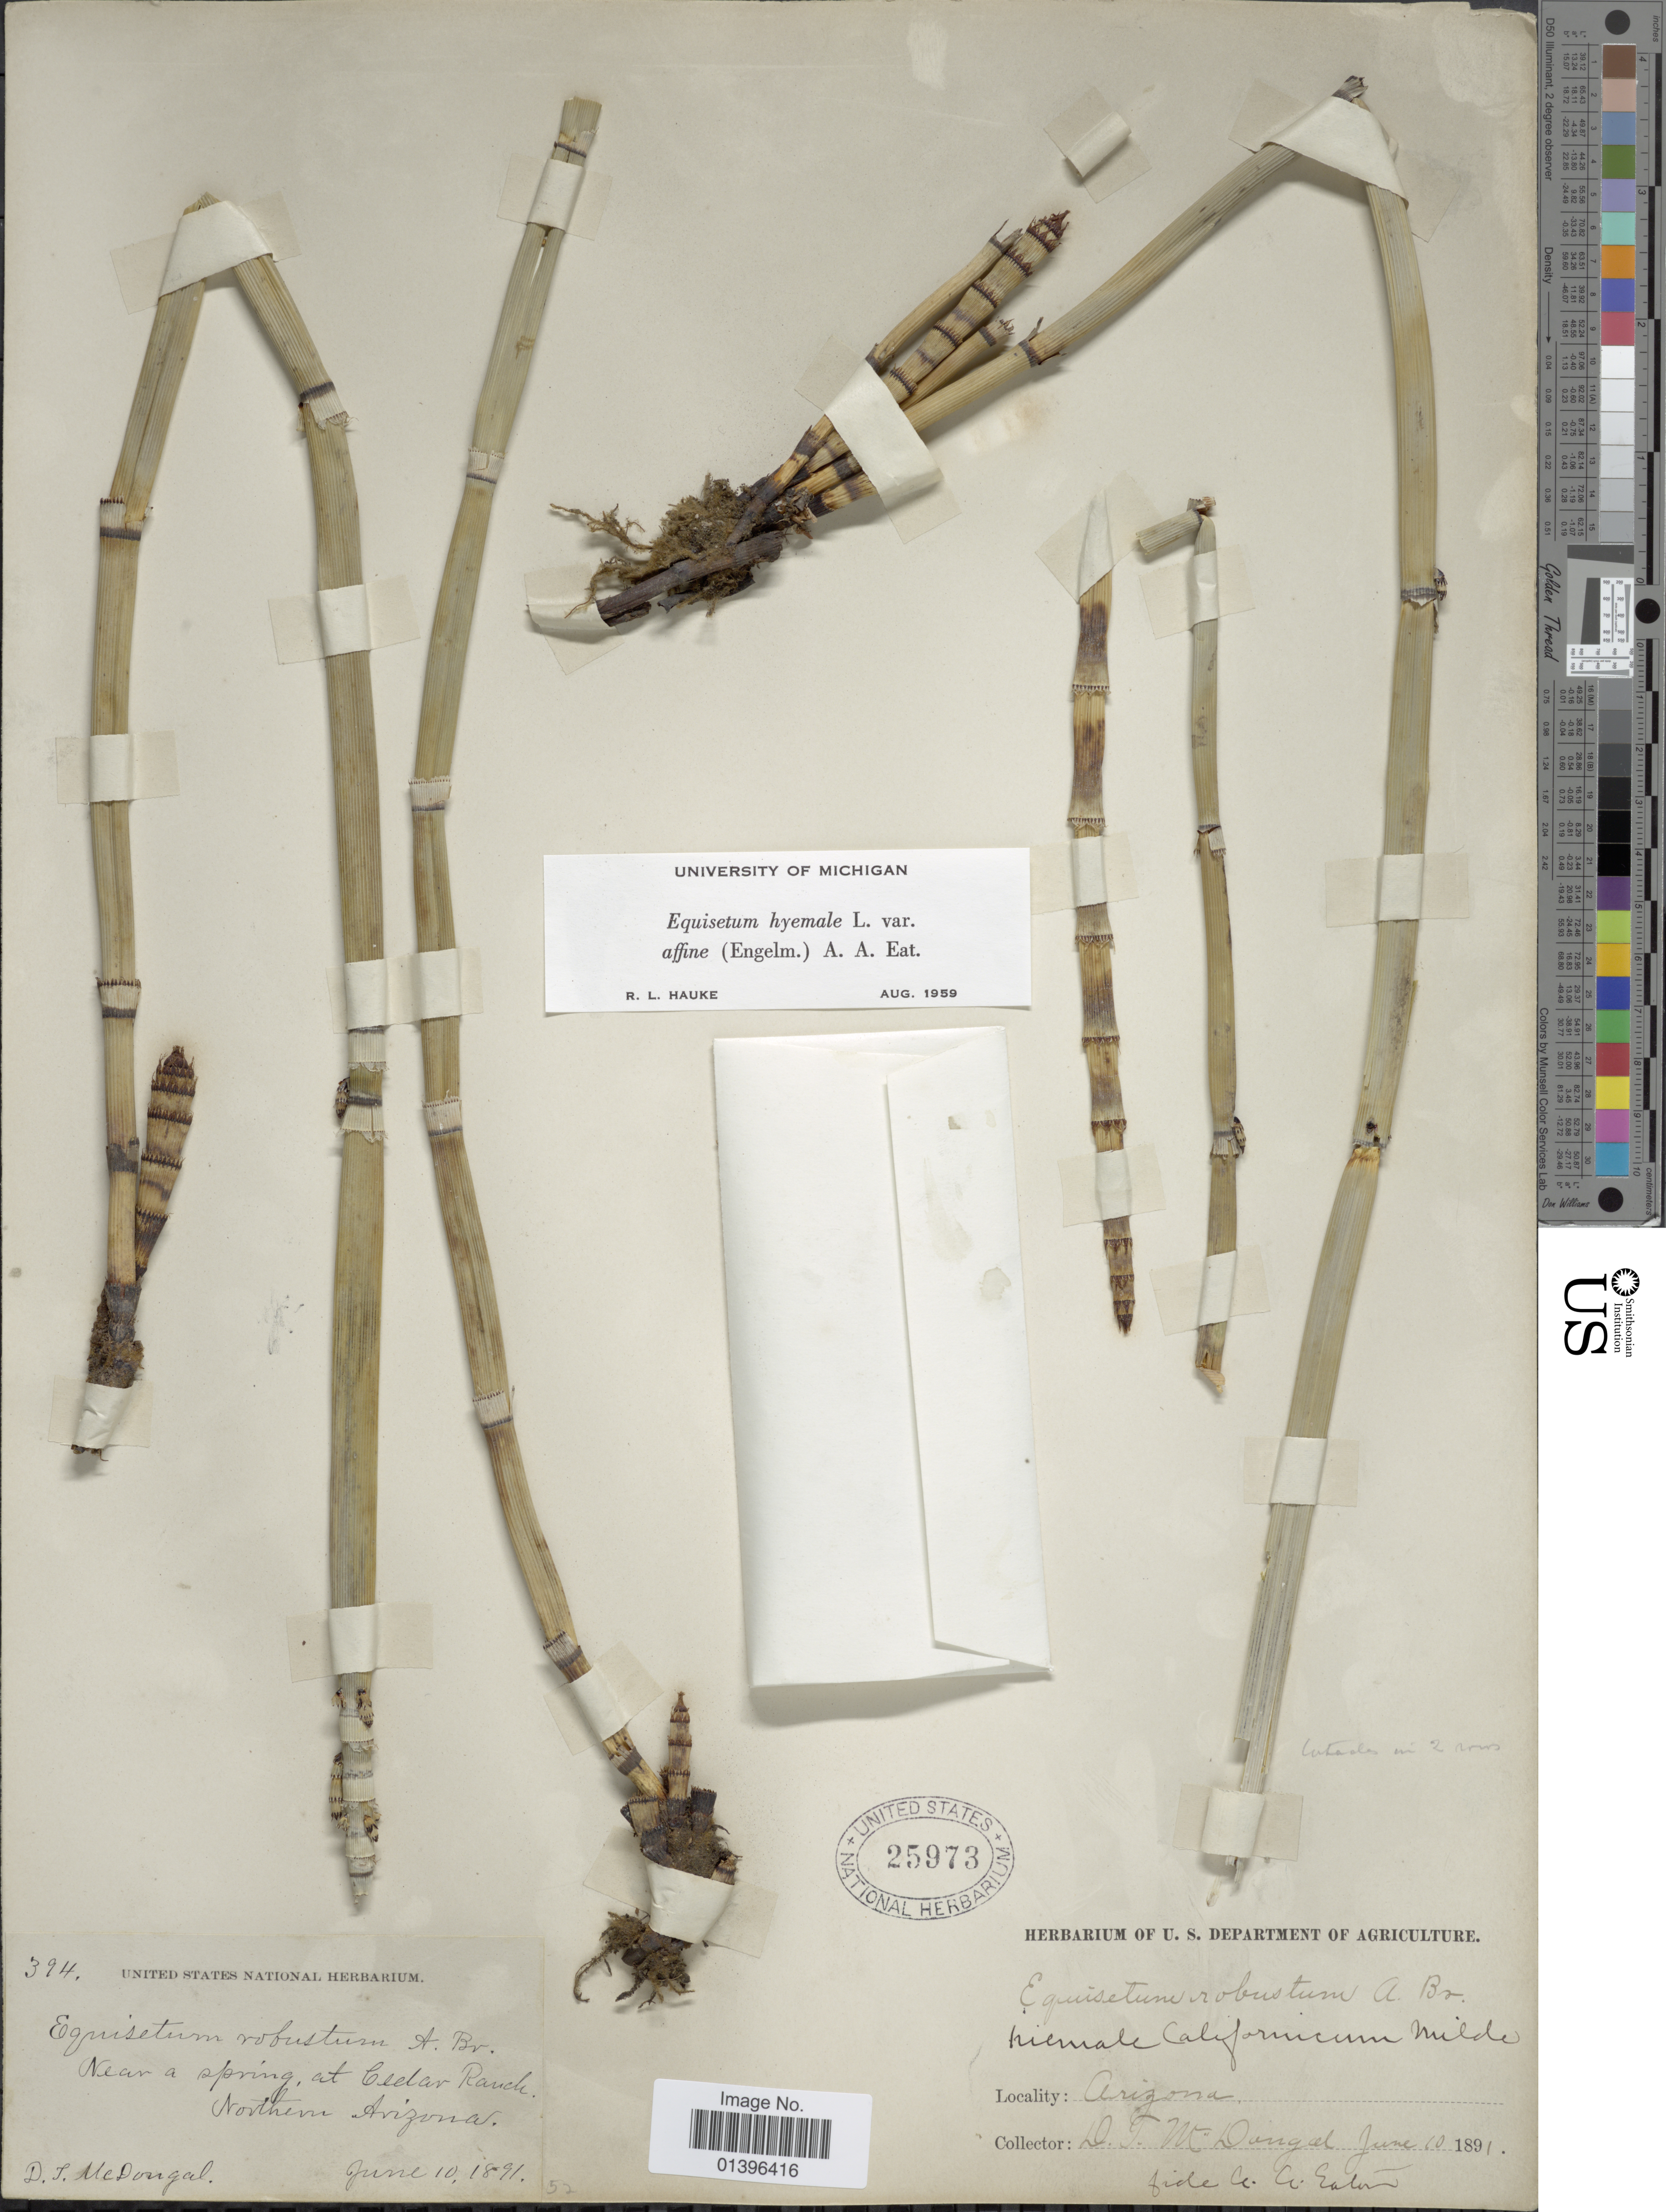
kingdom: Plantae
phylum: Tracheophyta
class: Polypodiopsida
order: Equisetales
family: Equisetaceae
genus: Equisetum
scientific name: Equisetum hyemale var. affine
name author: (Engelm.) A.A. Eaton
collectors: D. McDougal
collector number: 394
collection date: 1891-06-10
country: United States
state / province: Arizona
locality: Near a spring, at Cedar Ranch, Northern Arizona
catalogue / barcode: US 25973